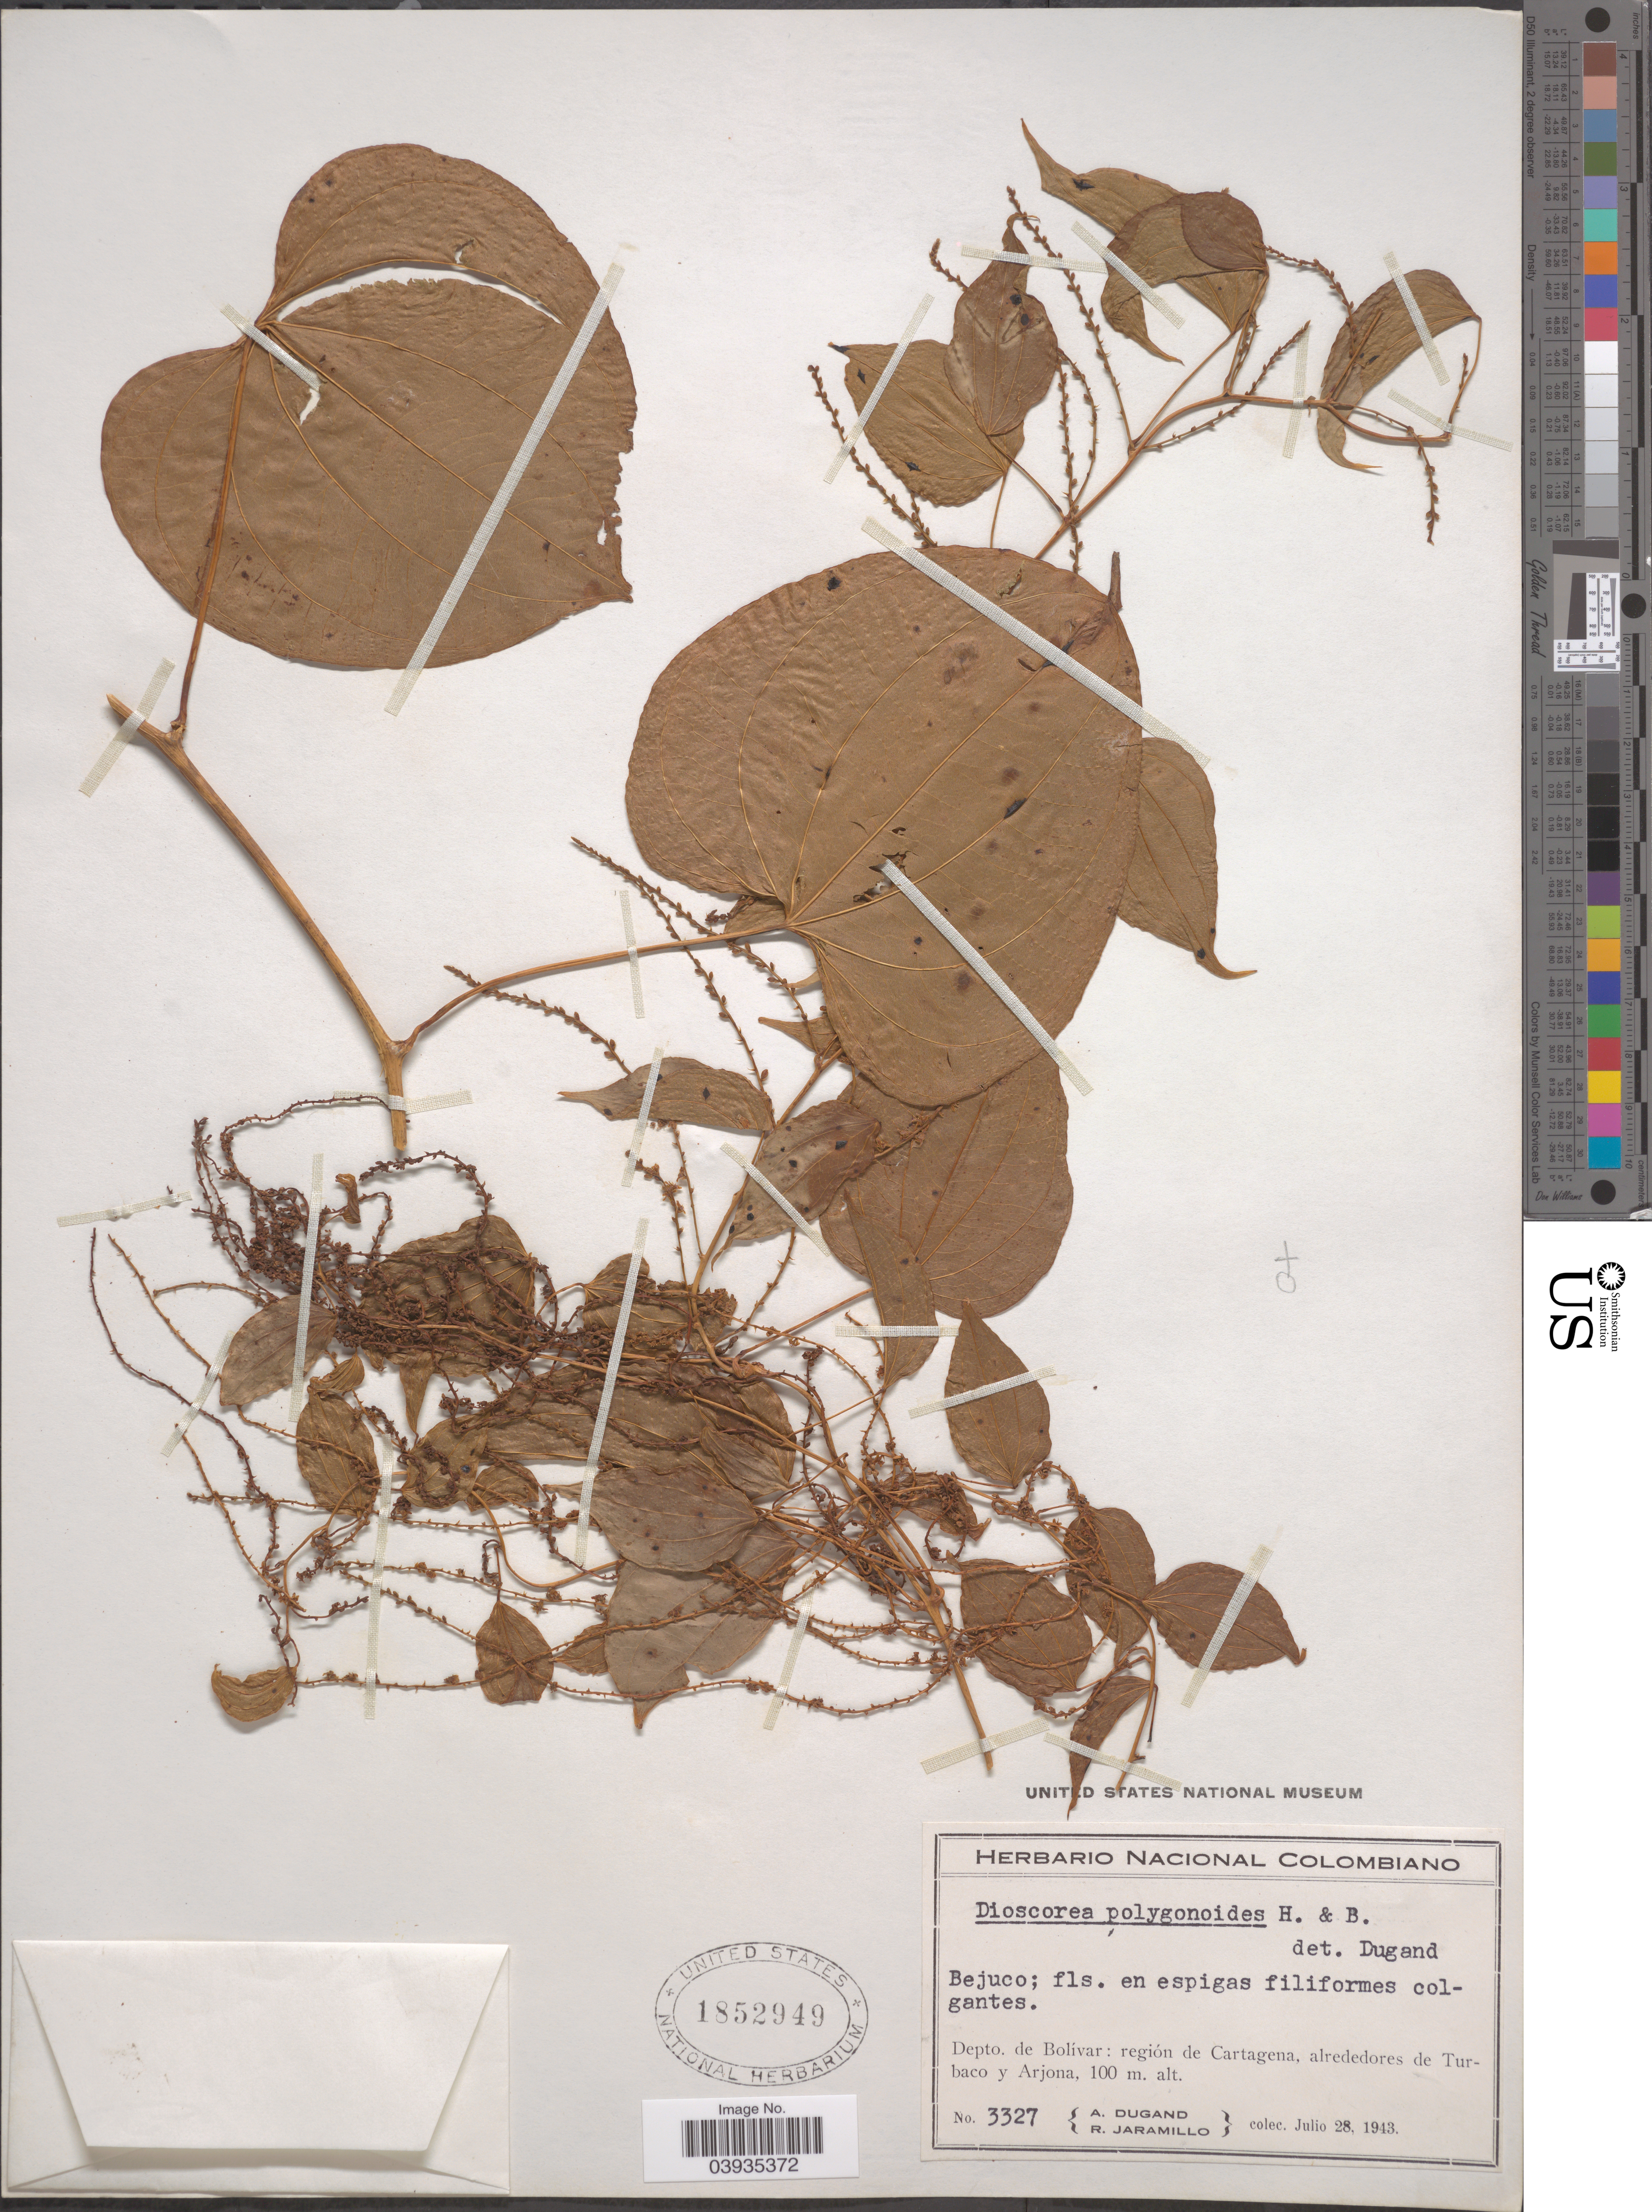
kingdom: Plantae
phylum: Tracheophyta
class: Liliopsida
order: Dioscoreales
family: Dioscoreaceae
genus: Dioscorea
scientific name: Dioscorea polygonoides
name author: Humb. & Bonpl. ex Willd.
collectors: A. Dugand & R. Jaramillo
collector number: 3327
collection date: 1943-07-28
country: Colombia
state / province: Bolívar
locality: Depto. de Bolívar: región de Cartagena, alrededores de Turbaco y Arjona.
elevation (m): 100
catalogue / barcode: US 1852949